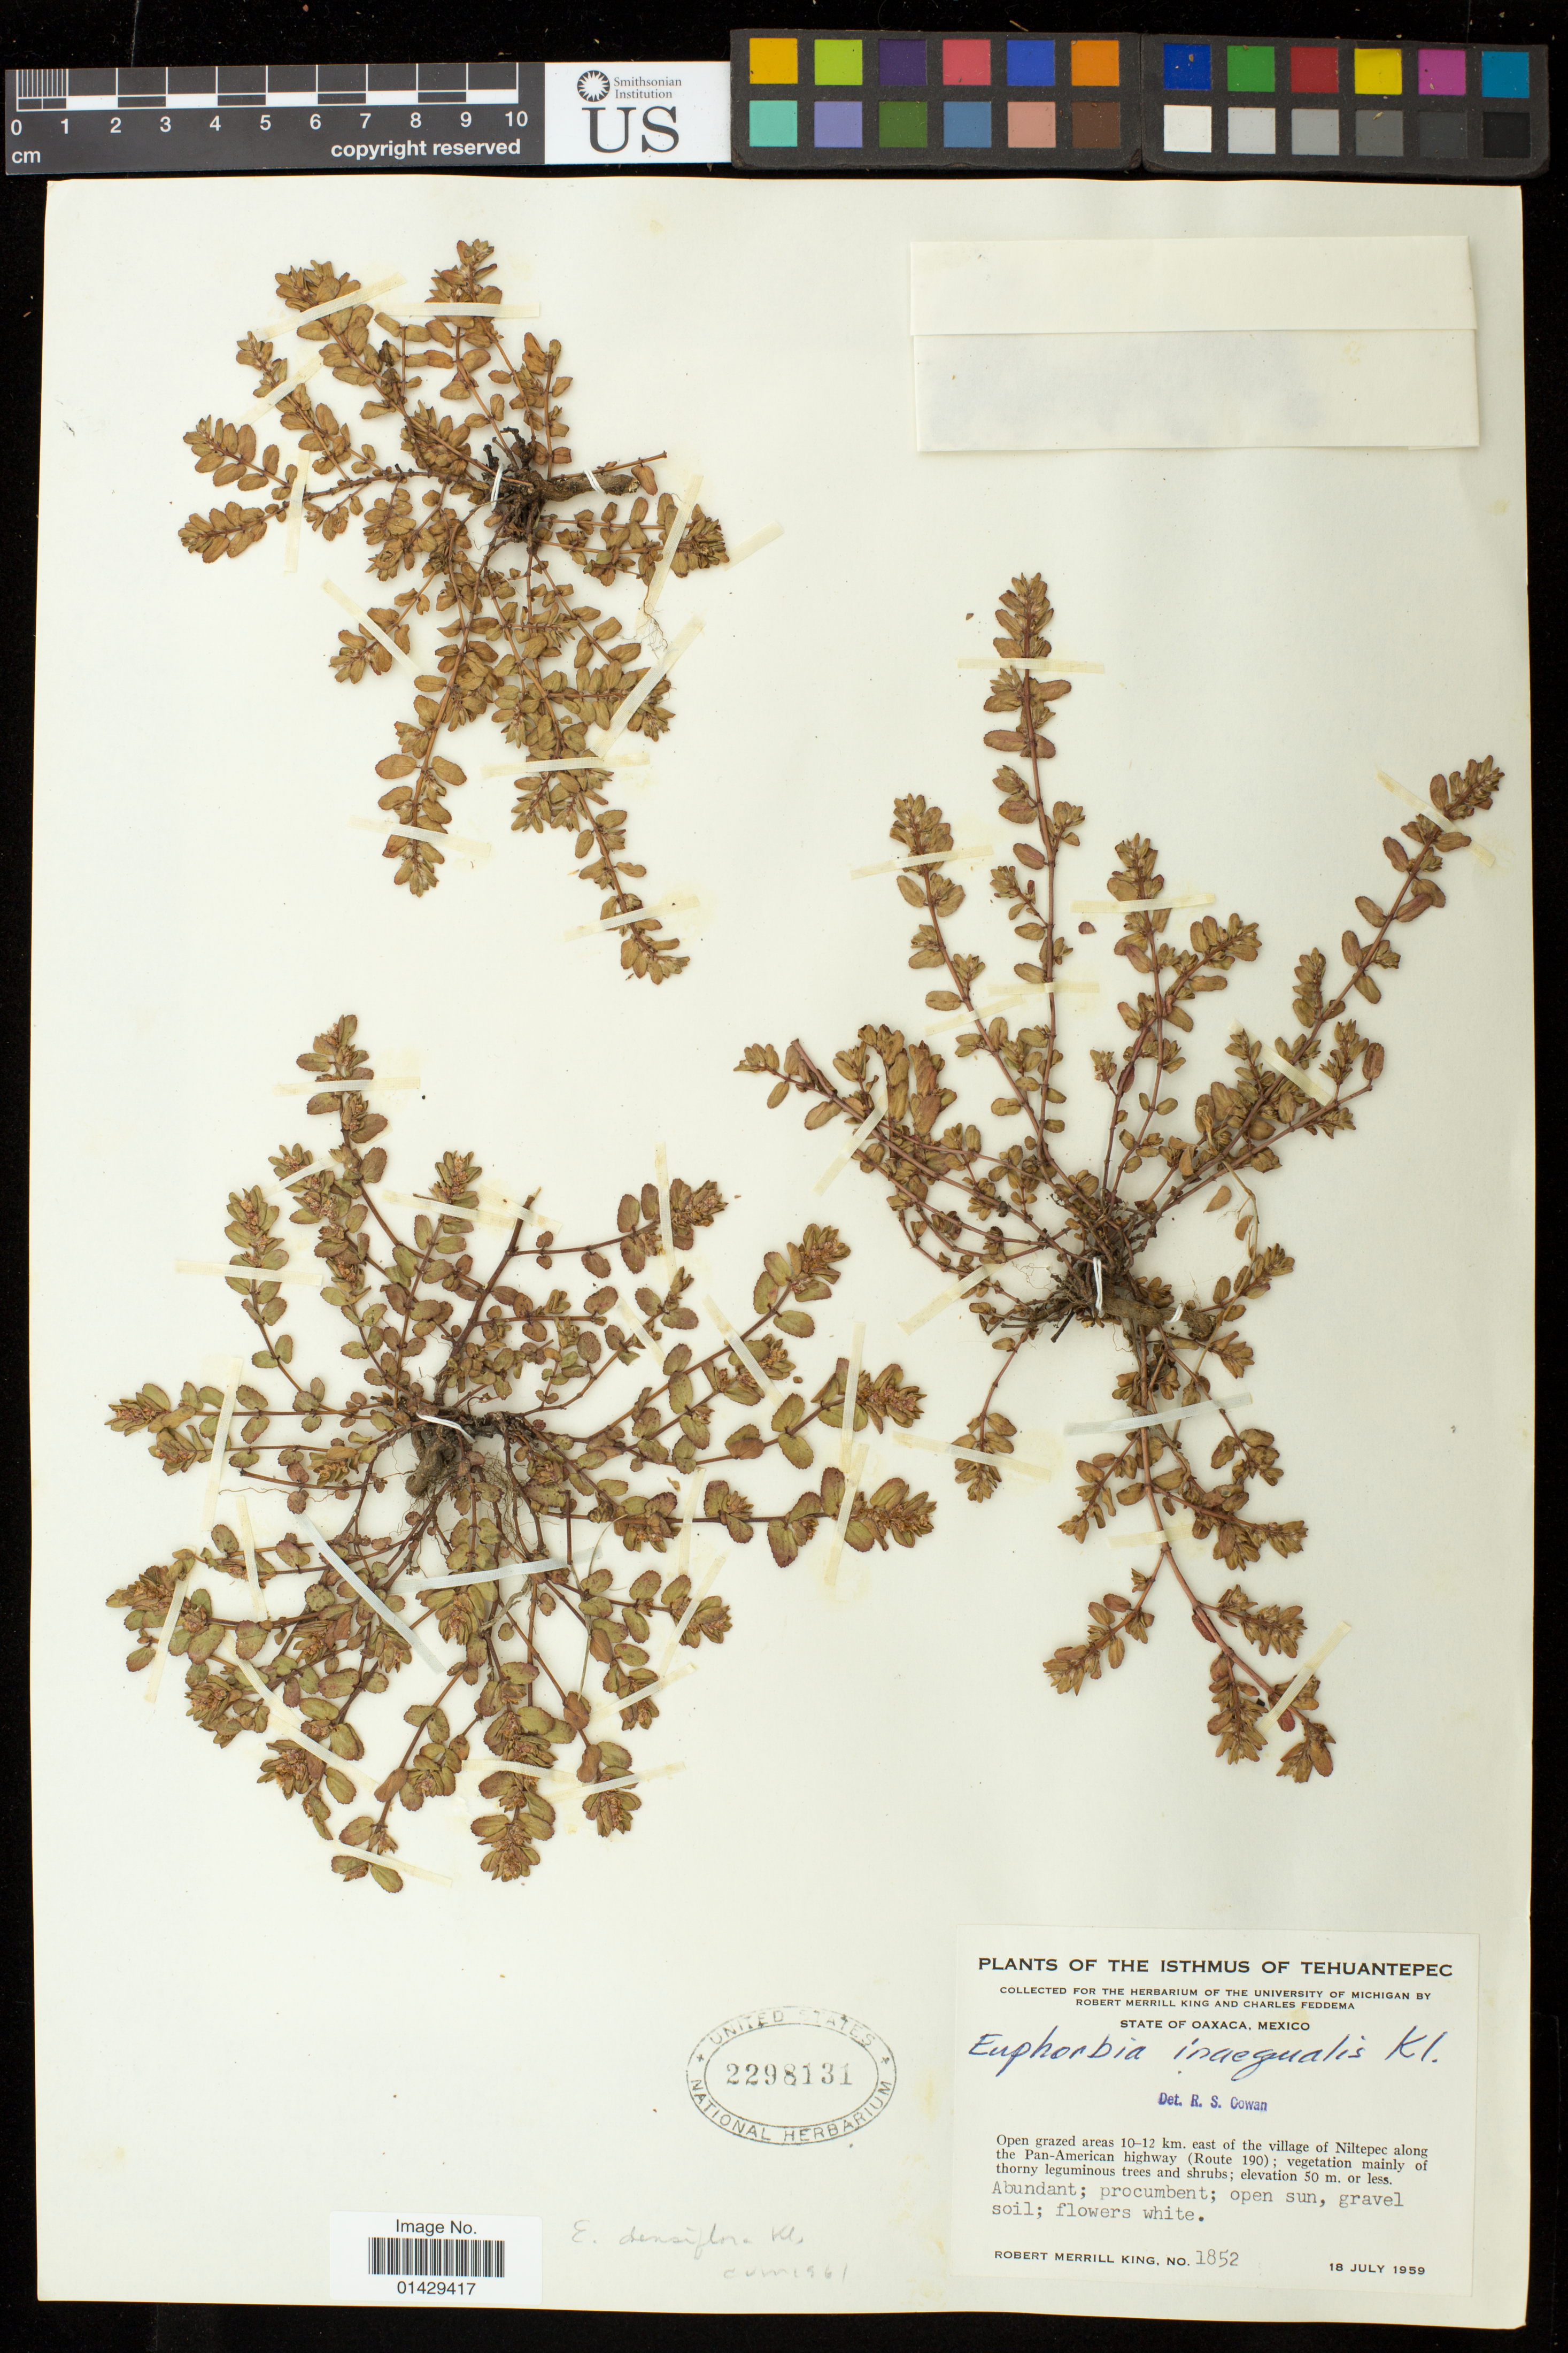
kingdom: Plantae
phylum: Tracheophyta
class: Magnoliopsida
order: Malpighiales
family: Euphorbiaceae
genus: Euphorbia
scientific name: Euphorbia densiflora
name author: (Klotzsch & Garcke) Klotzsch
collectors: R. M. King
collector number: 1852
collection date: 1959-07-18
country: Mexico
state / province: Oaxaca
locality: Open grazed areas 10-12 km. east of the village of Niltepec along the Pan-American highway (Route 190)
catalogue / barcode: US 2298131